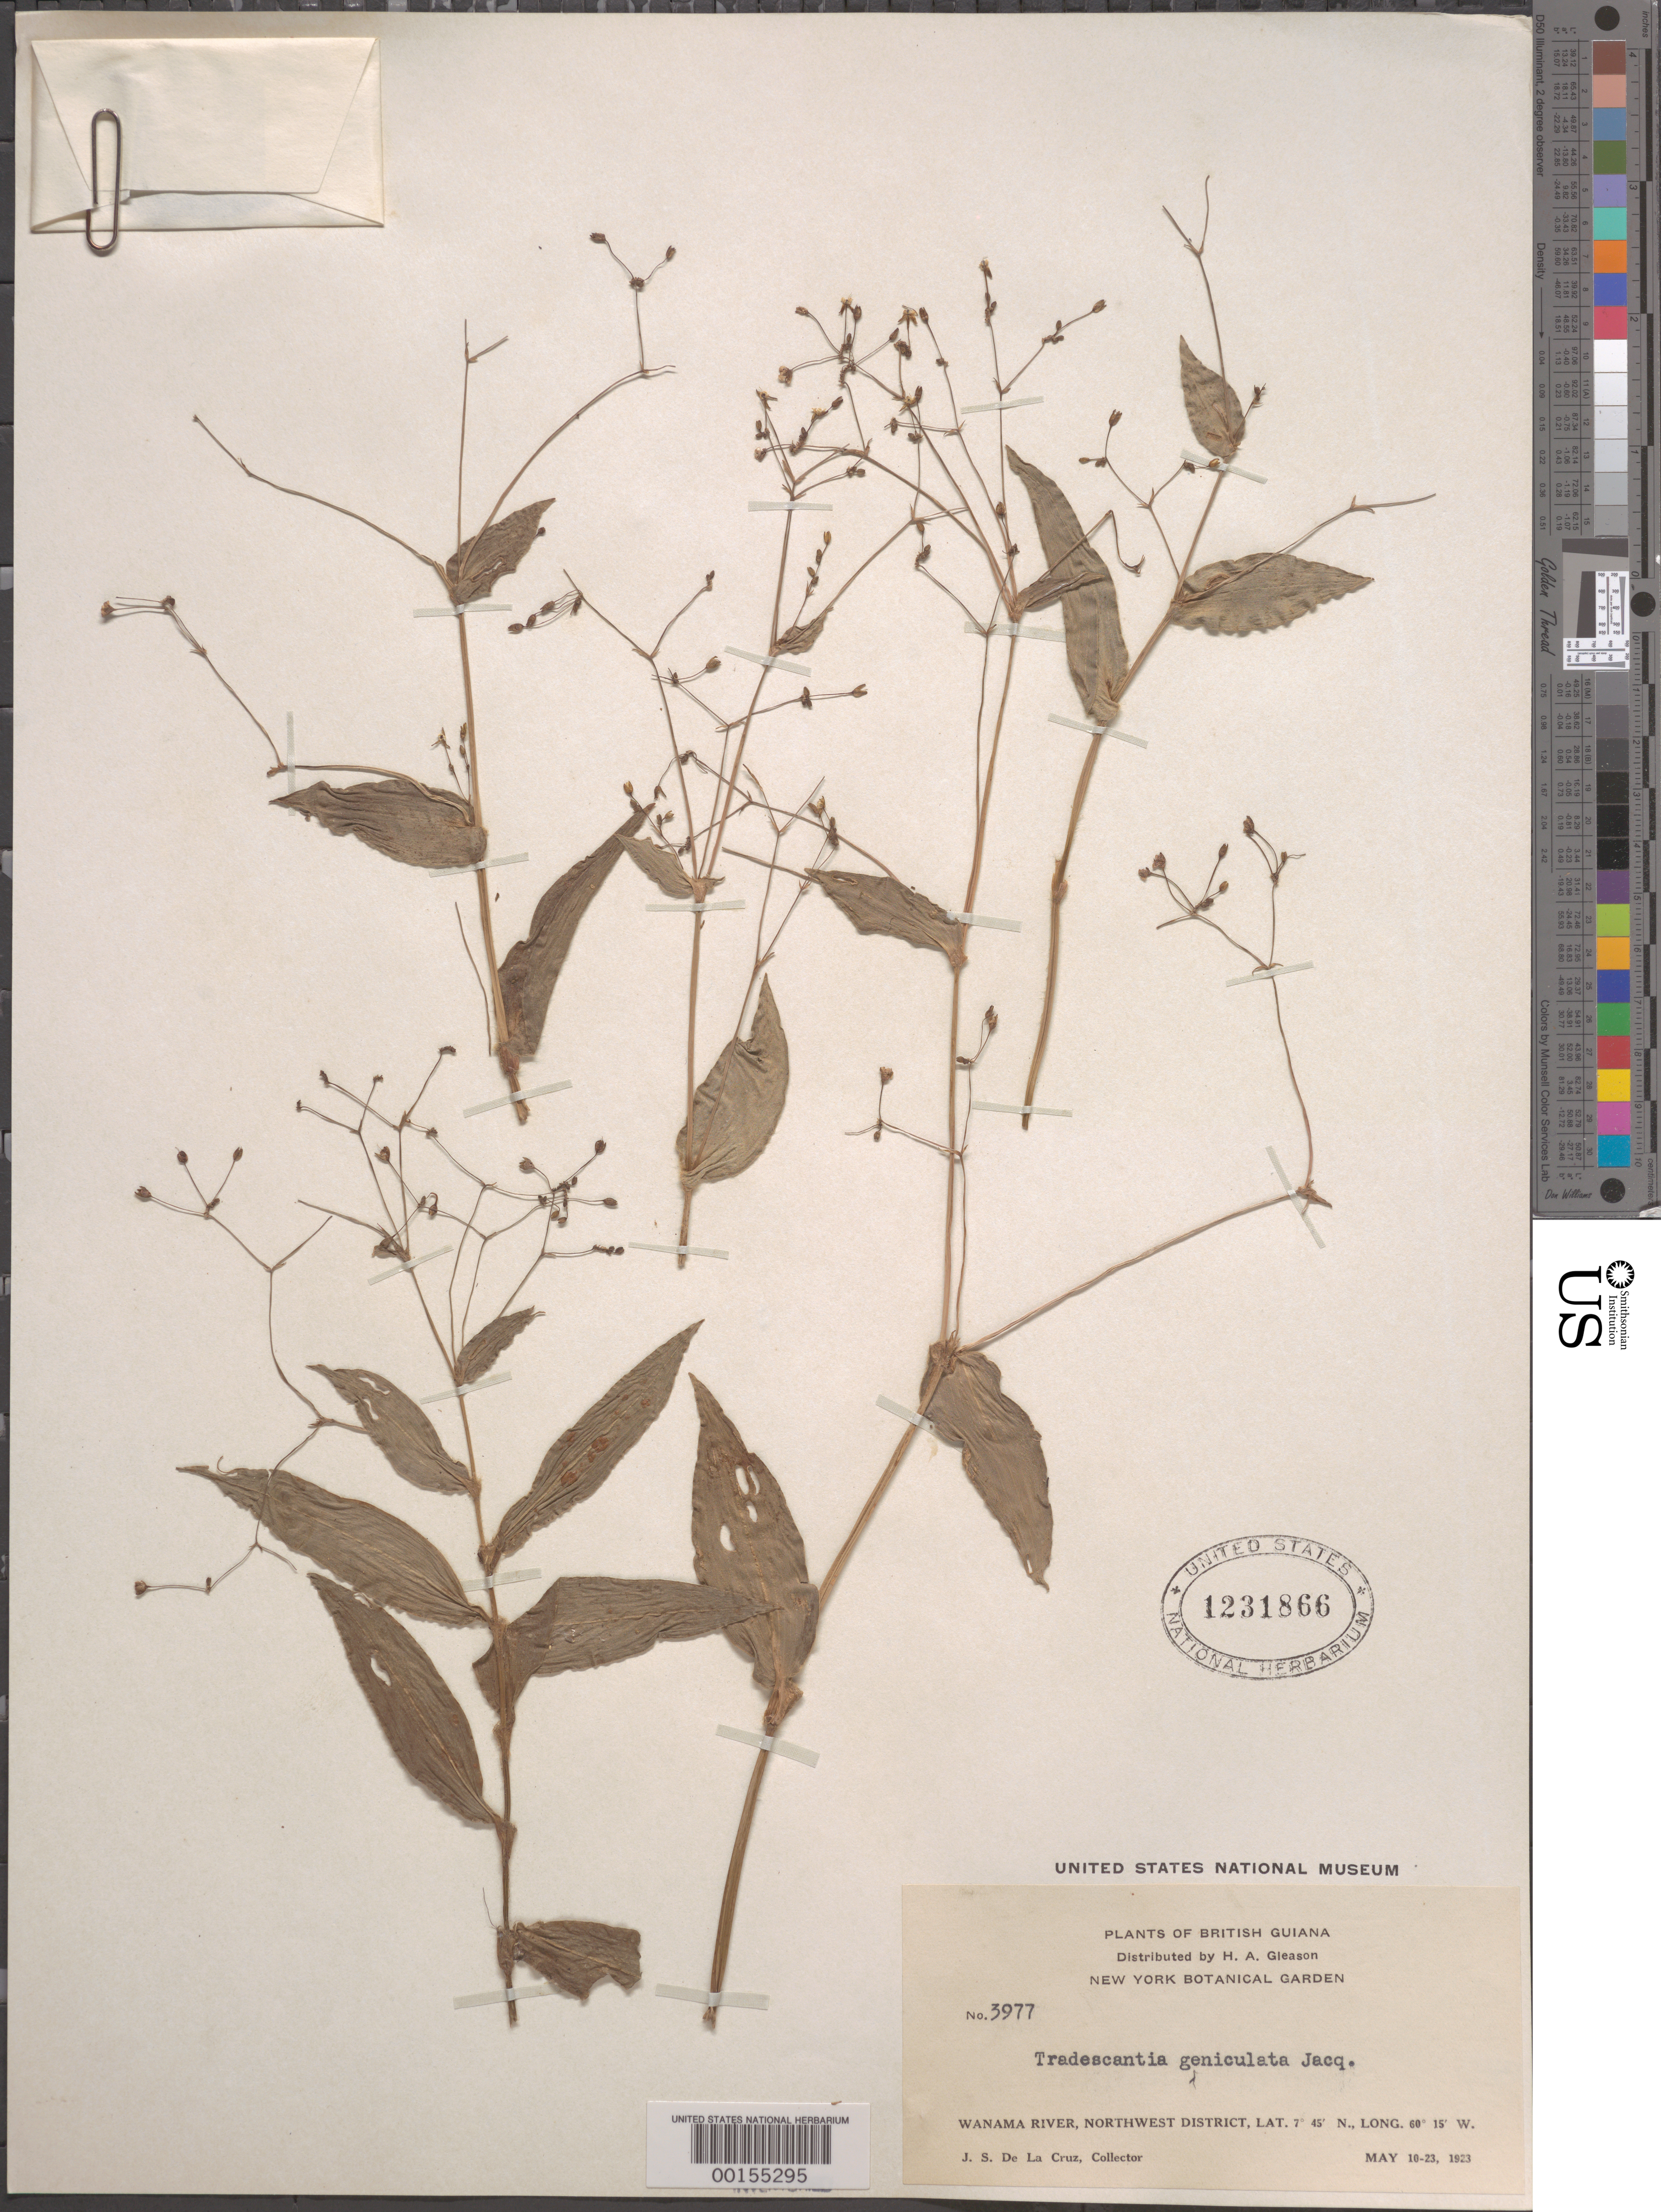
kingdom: Plantae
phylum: Tracheophyta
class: Liliopsida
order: Commelinales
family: Commelinaceae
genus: Gibasis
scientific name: Gibasis geniculata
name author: (Jacq.) Rohweder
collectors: J. S. de la Cruz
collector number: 3977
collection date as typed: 10 May 1923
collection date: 1923-05-10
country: Guyana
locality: Northwest dist., wanama river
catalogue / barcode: US 1231866